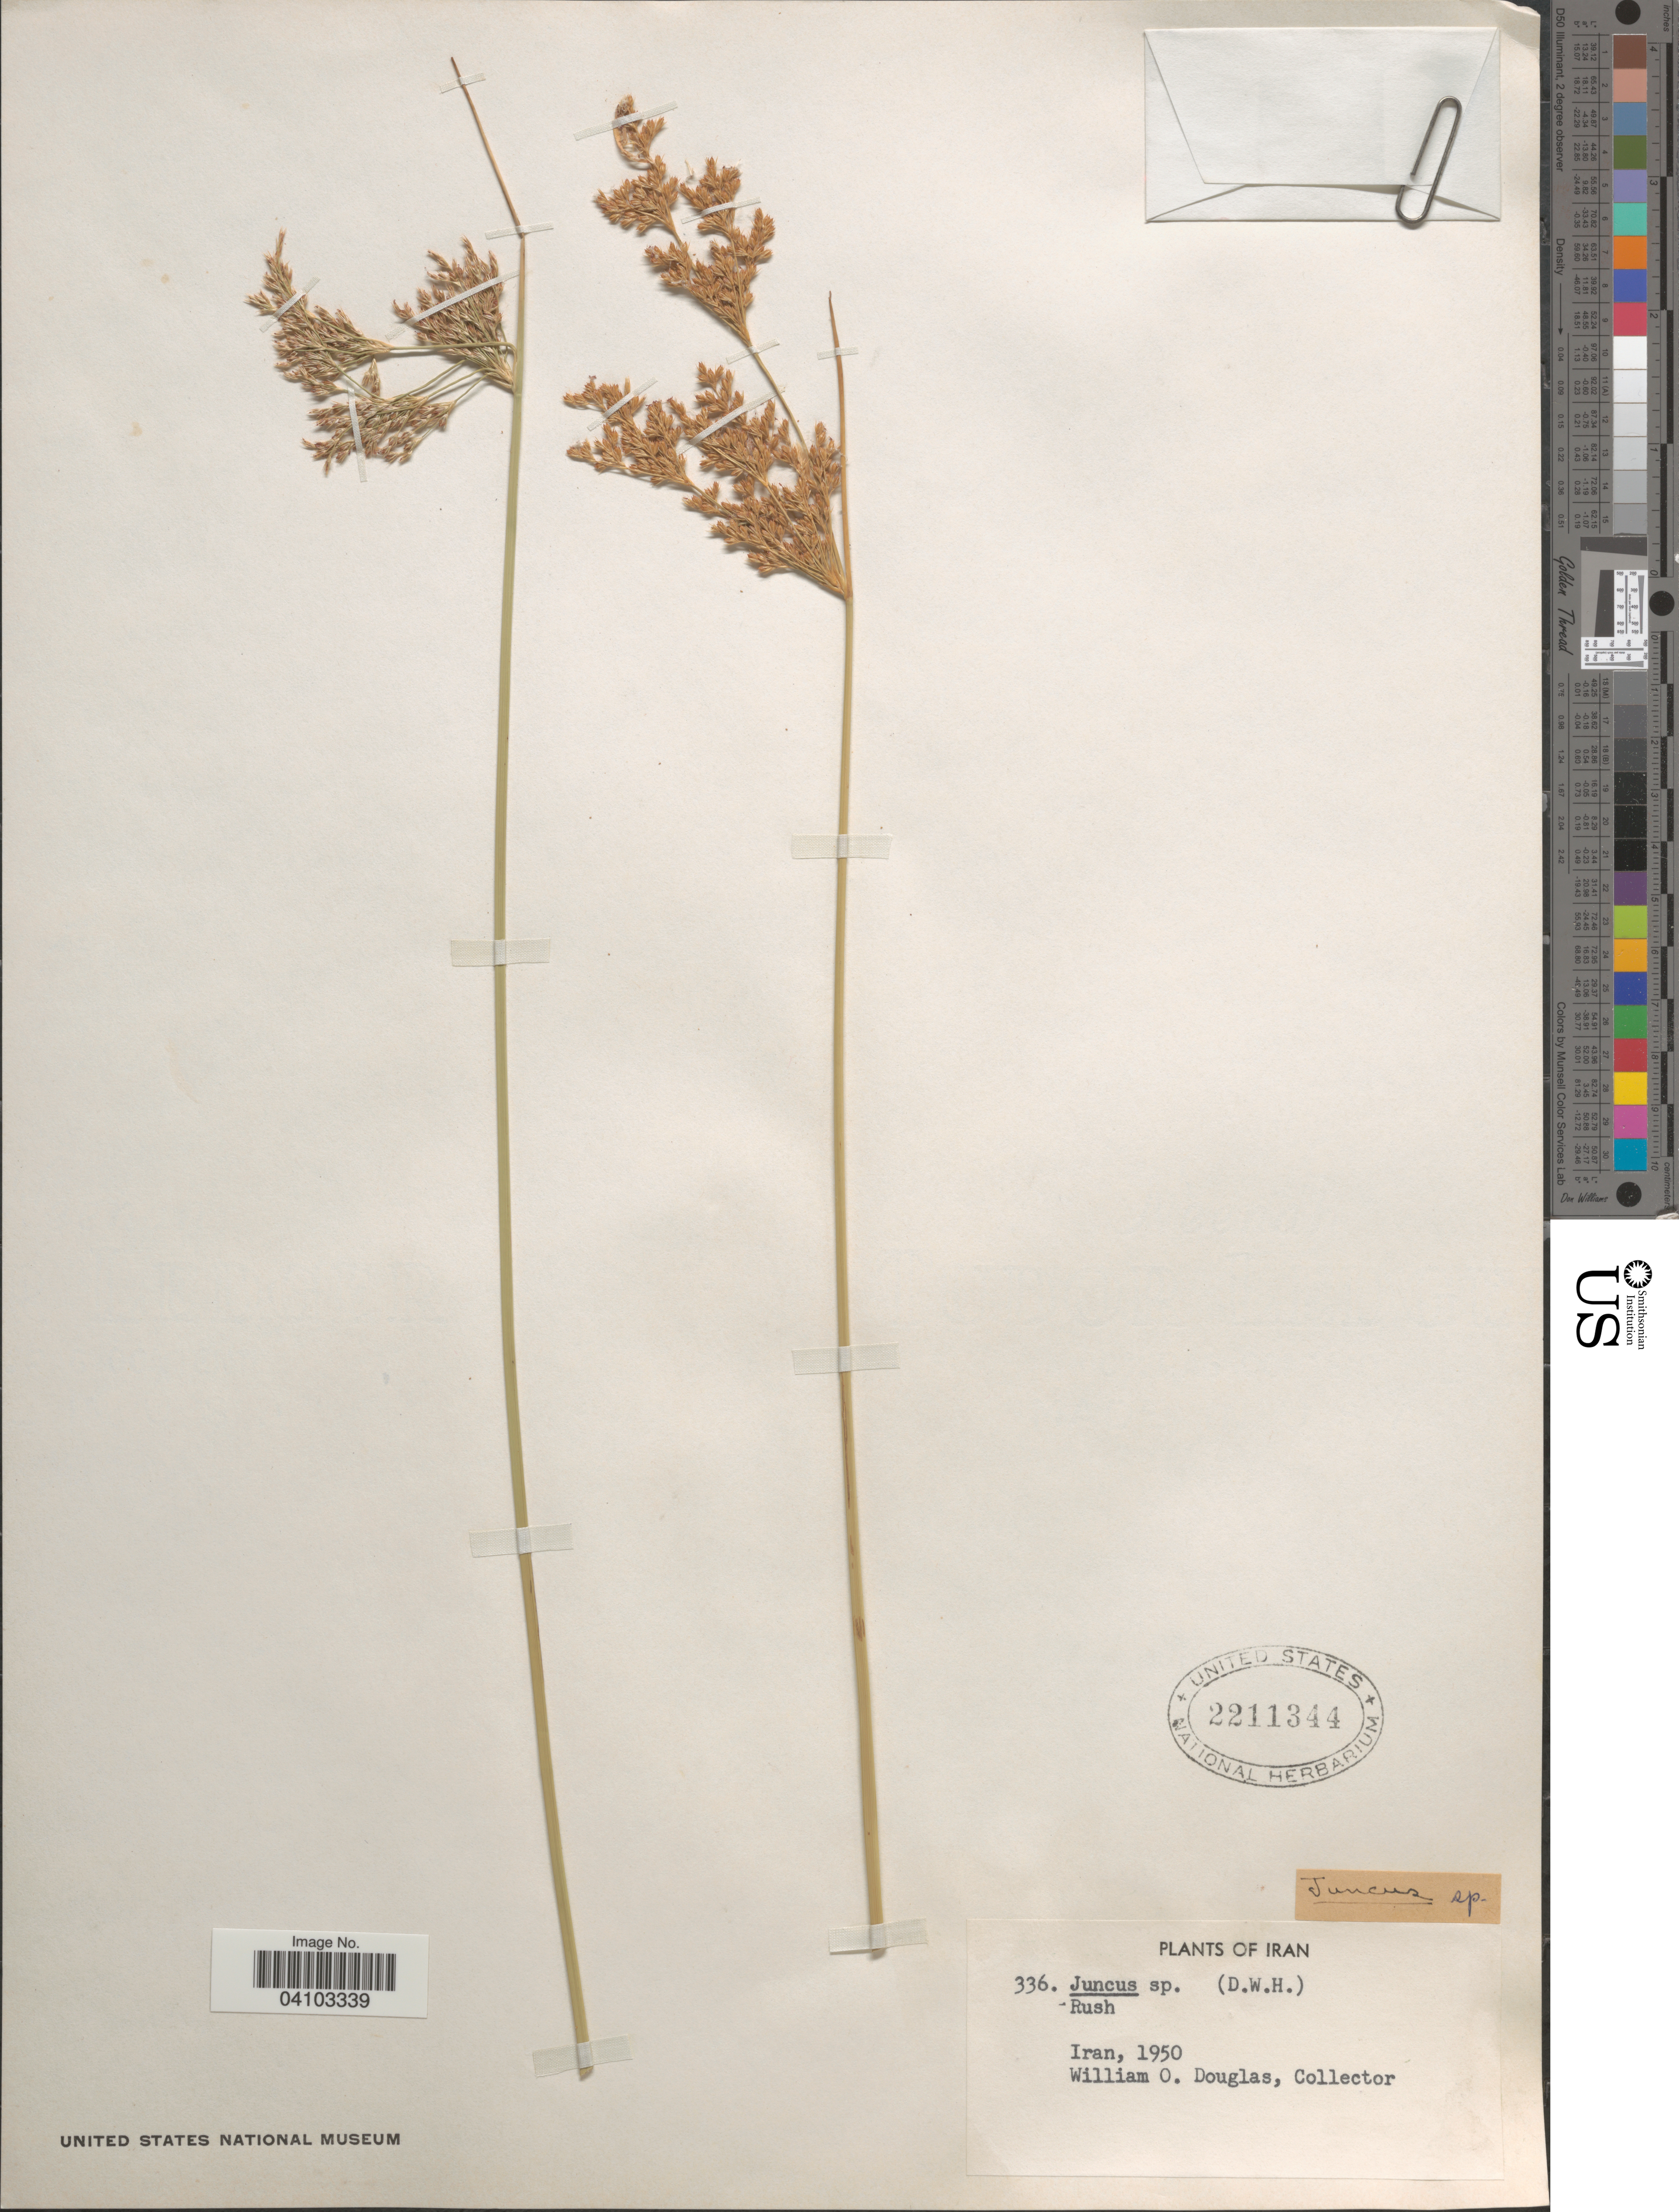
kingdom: Plantae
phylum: Tracheophyta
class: Liliopsida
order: Poales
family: Juncaceae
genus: Juncus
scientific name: Juncus sp.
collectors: W. Douglas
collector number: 336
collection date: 1950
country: Iran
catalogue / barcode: US 2211344